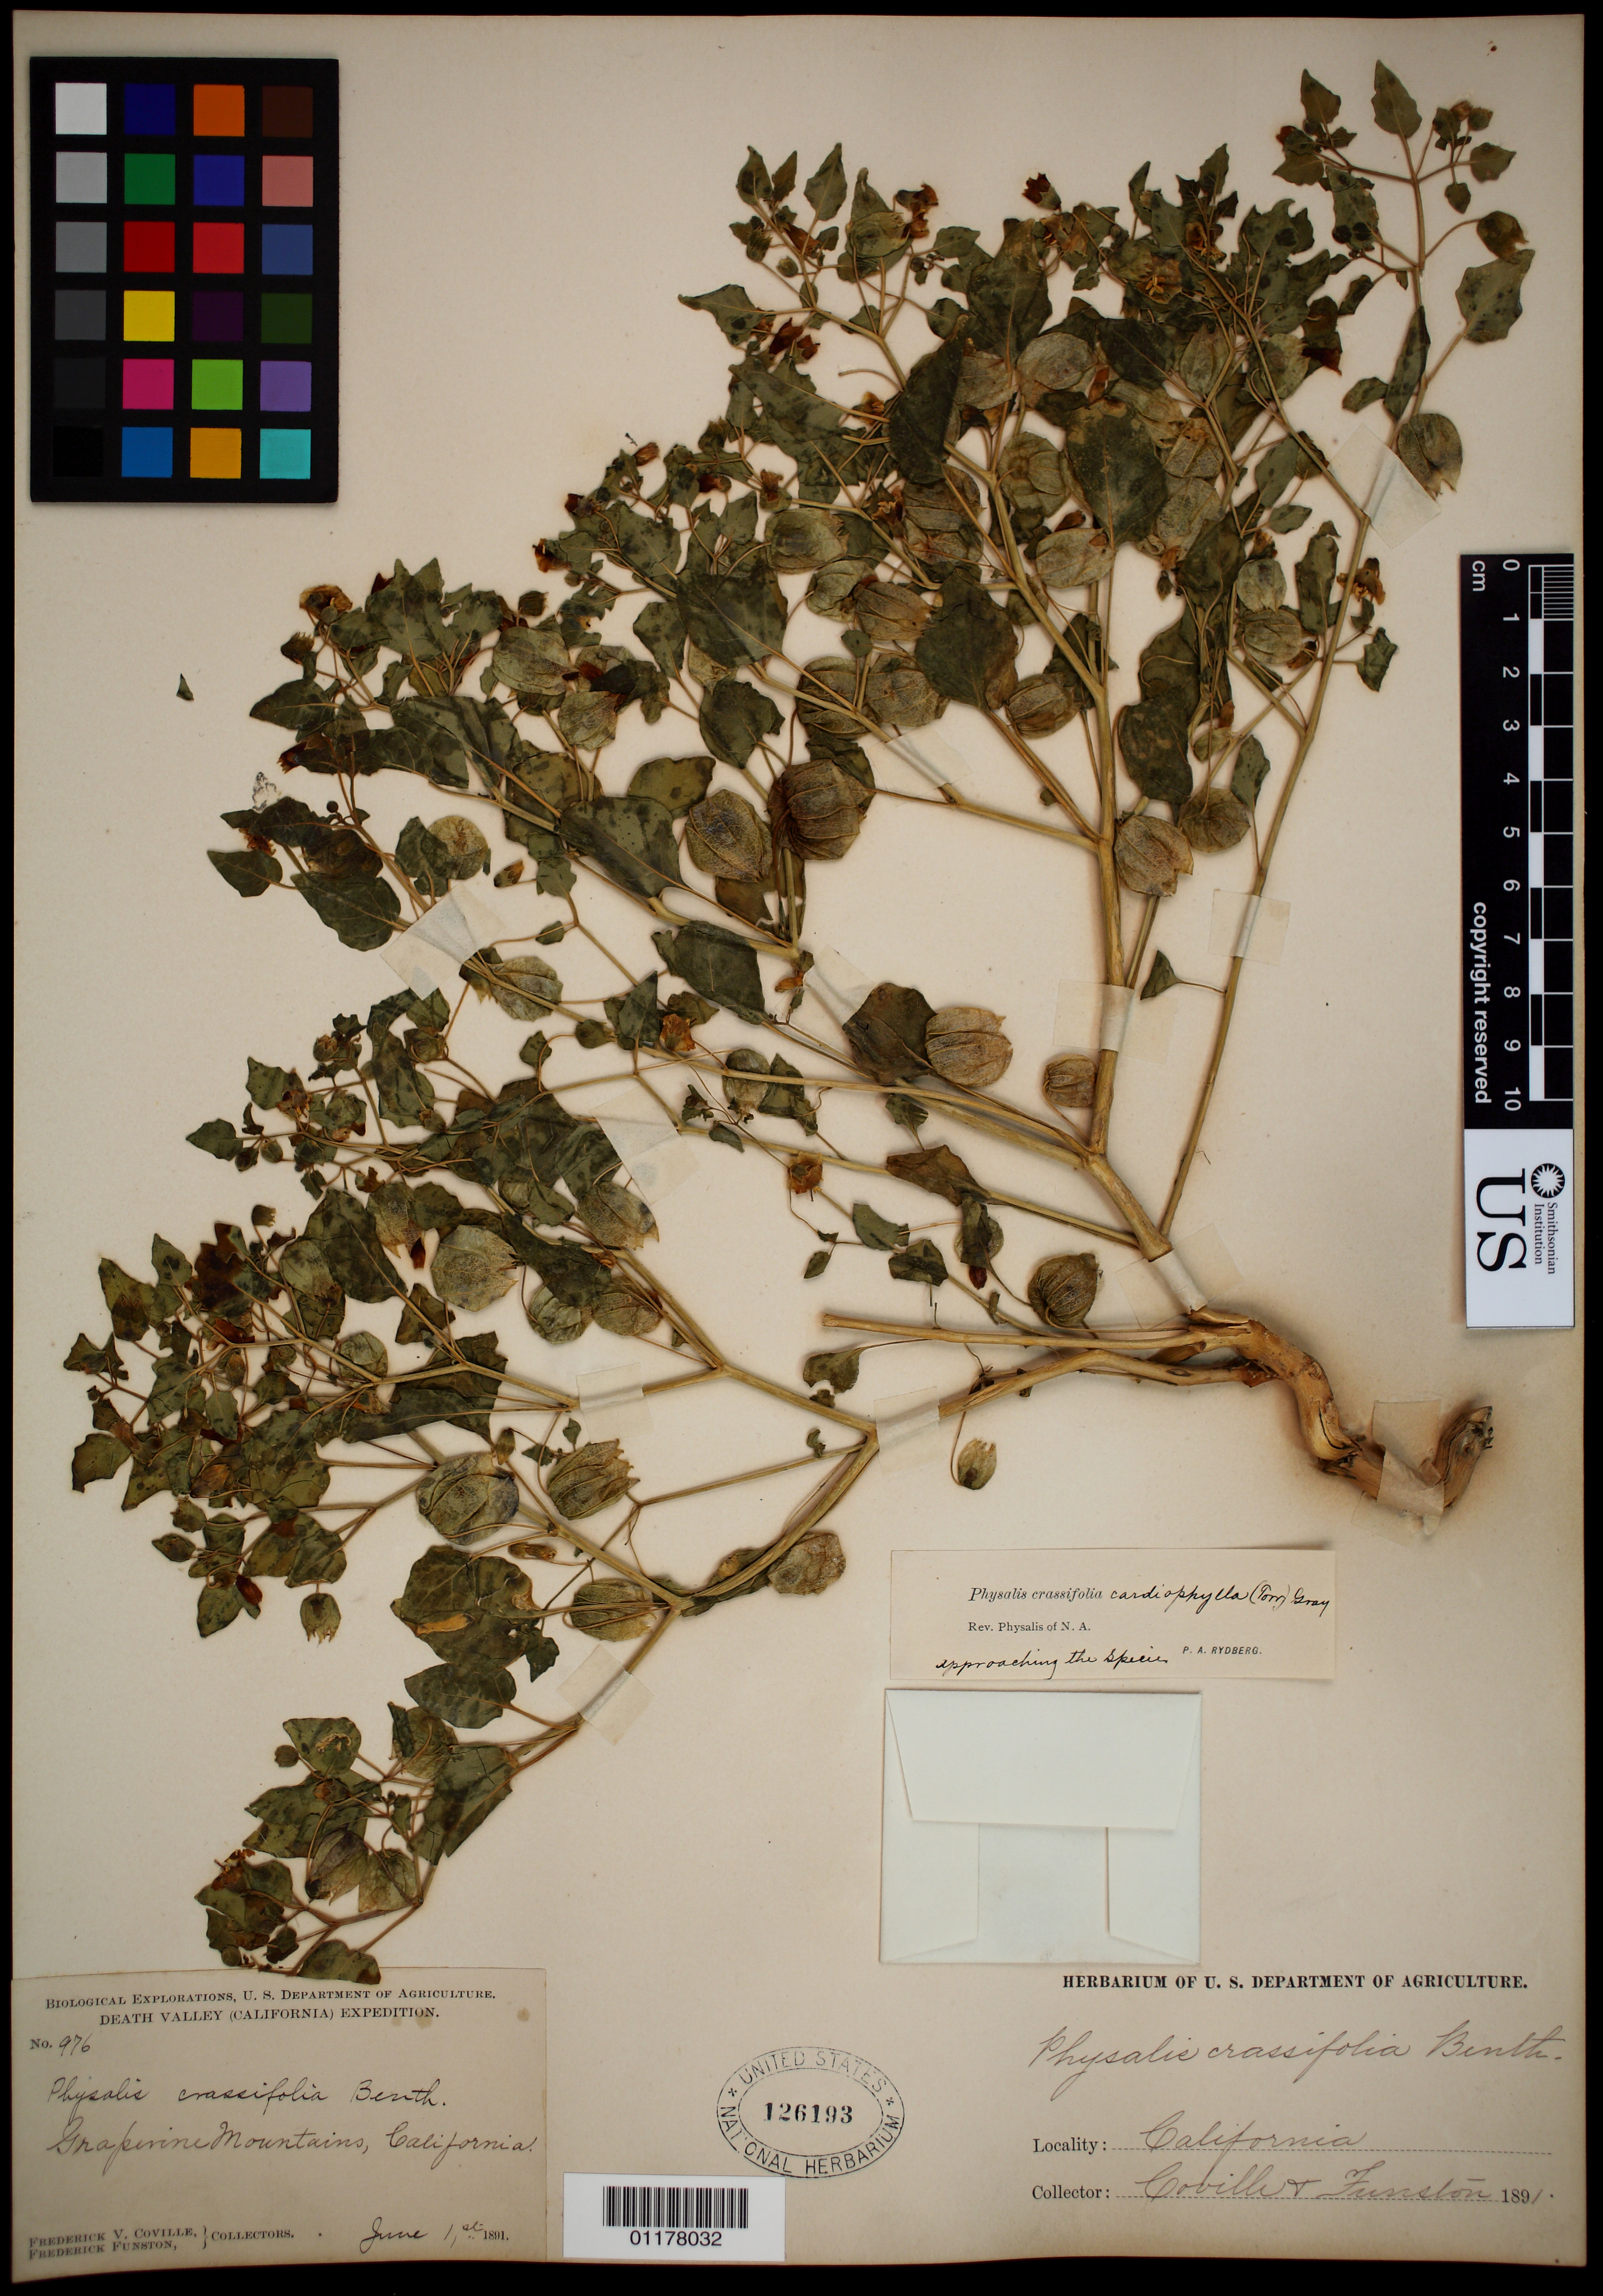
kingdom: Plantae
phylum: Tracheophyta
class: Magnoliopsida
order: Solanales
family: Solanaceae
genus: Physalis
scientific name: Physalis crassifolia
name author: Benth.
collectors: F. V. Coville & F. Funston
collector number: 976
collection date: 1891-06-01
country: United States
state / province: California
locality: Grapevine Mountains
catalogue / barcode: US 126193